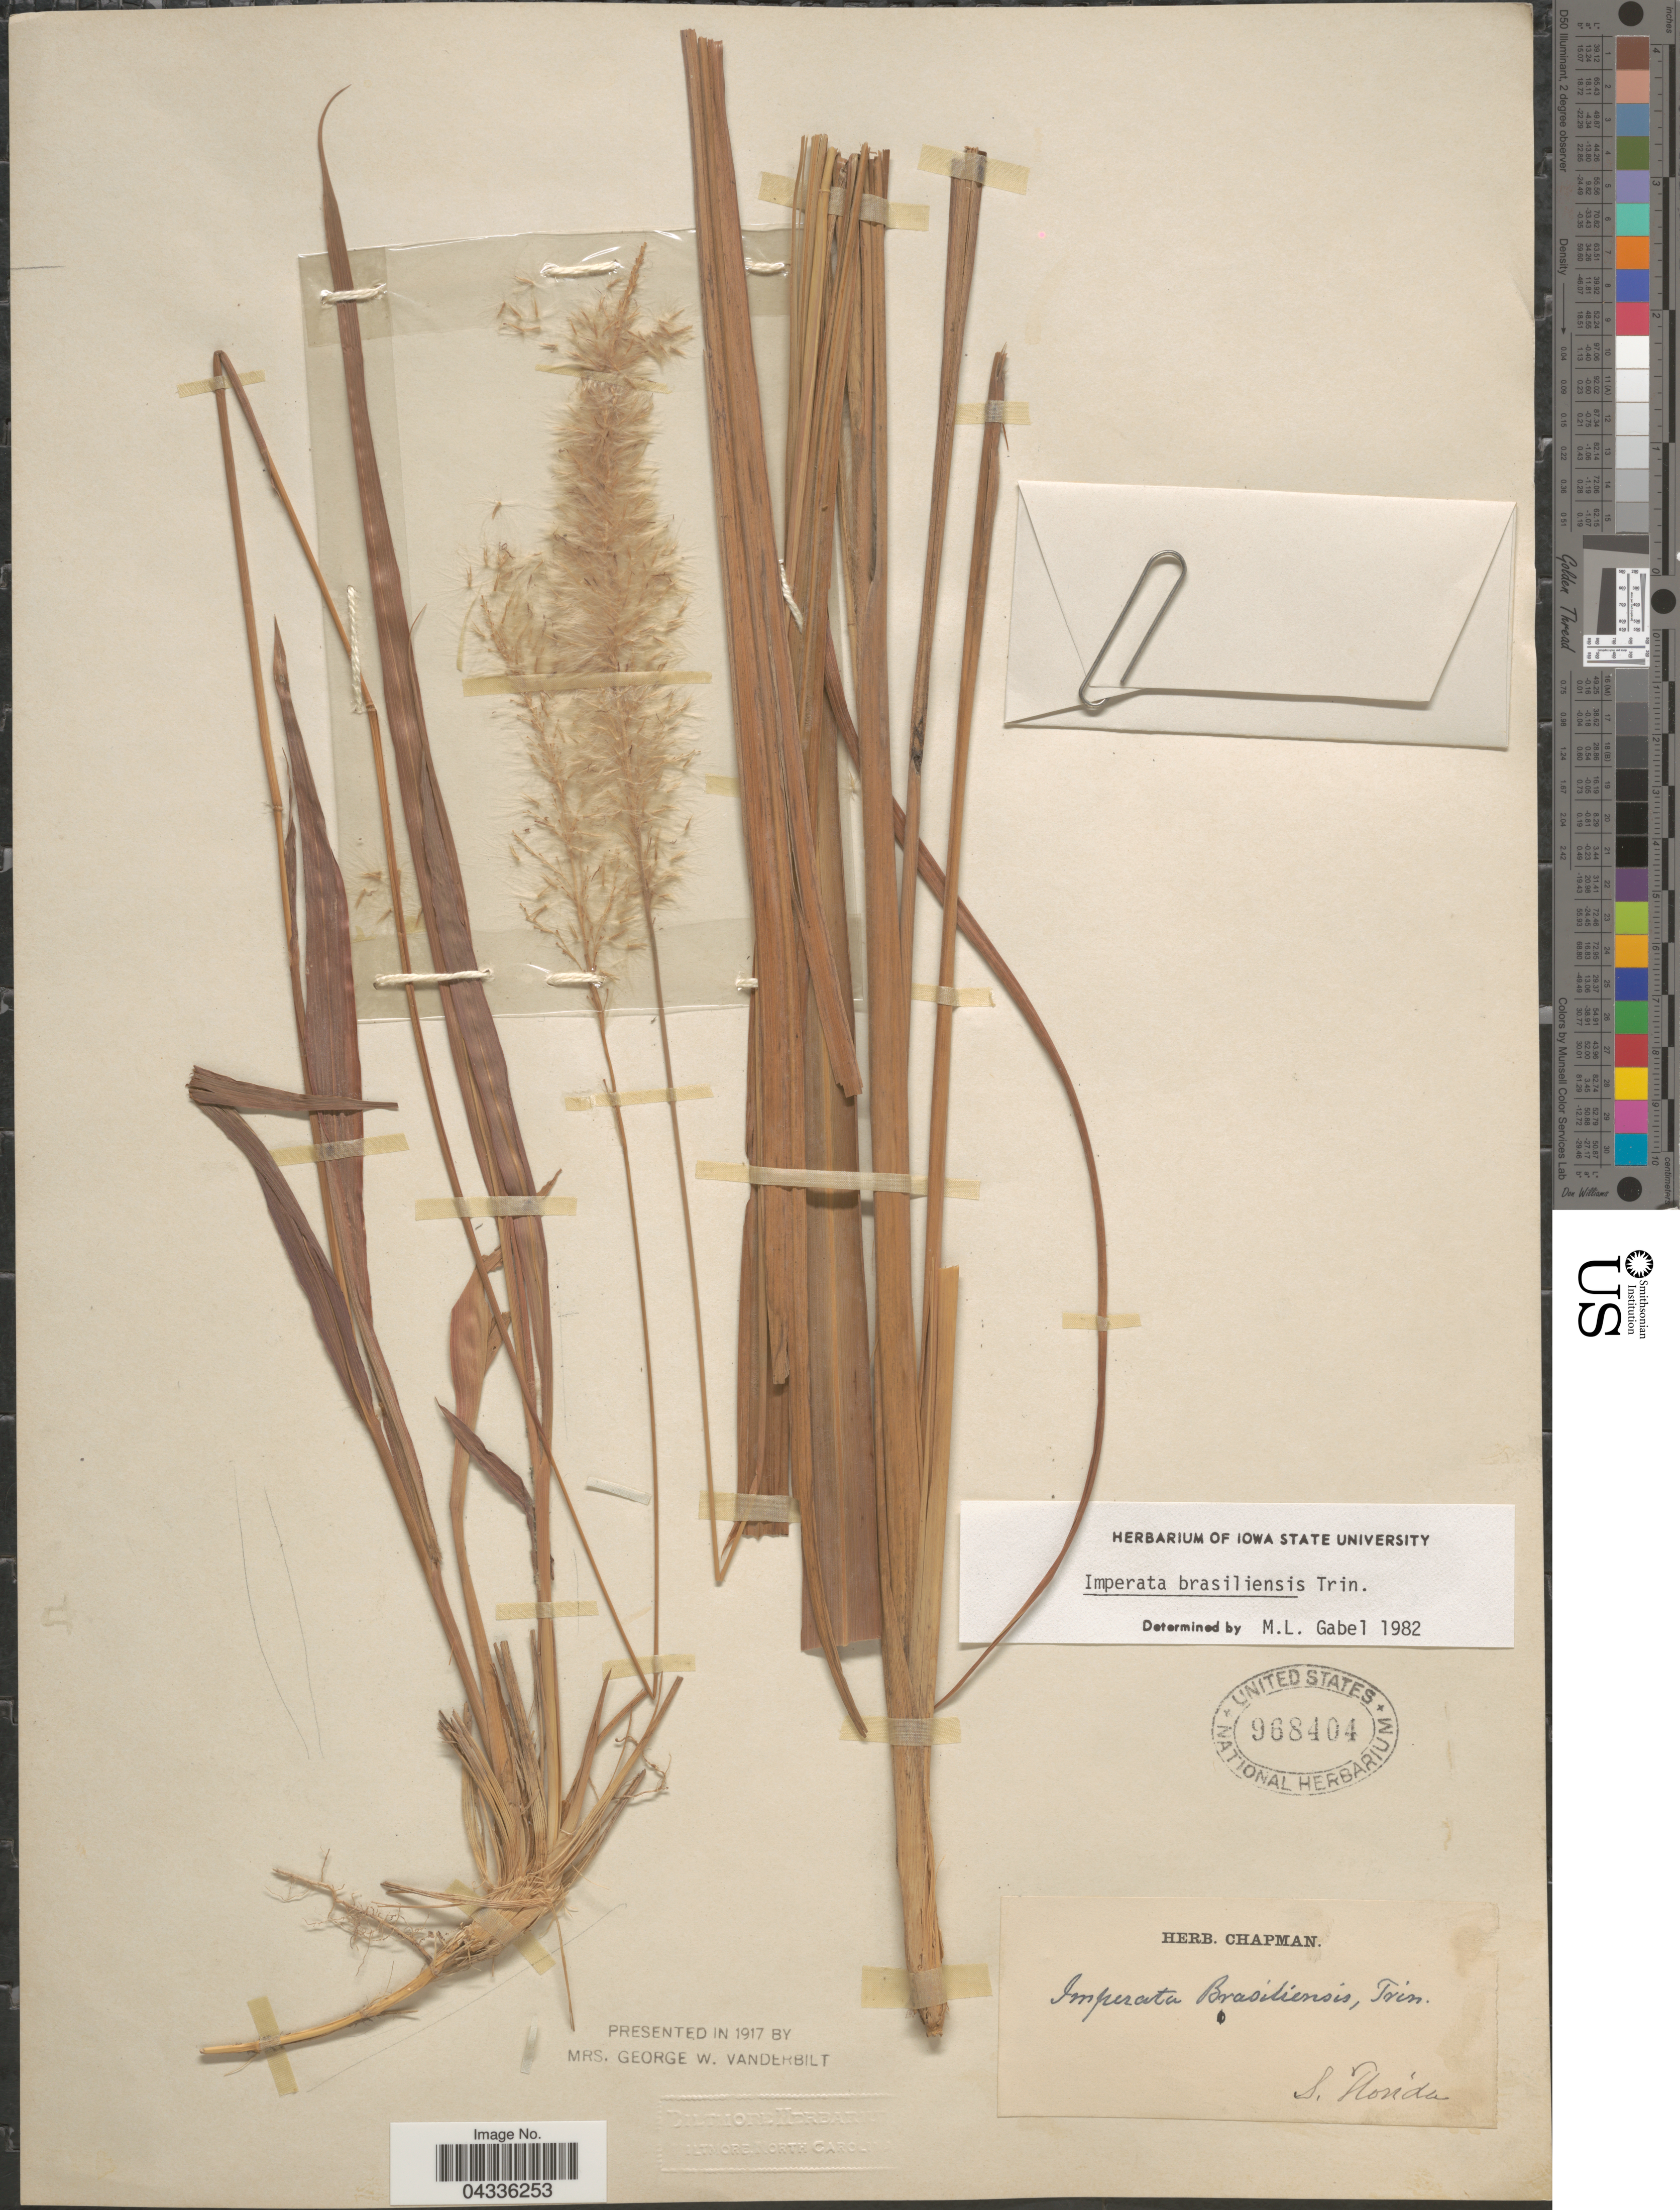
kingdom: Plantae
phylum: Tracheophyta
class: Liliopsida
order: Poales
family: Poaceae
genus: Imperata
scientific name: Imperata brasiliensis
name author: Trin.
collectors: ex herb. Chapman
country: United States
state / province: Florida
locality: S. Florida.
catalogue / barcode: US 968404